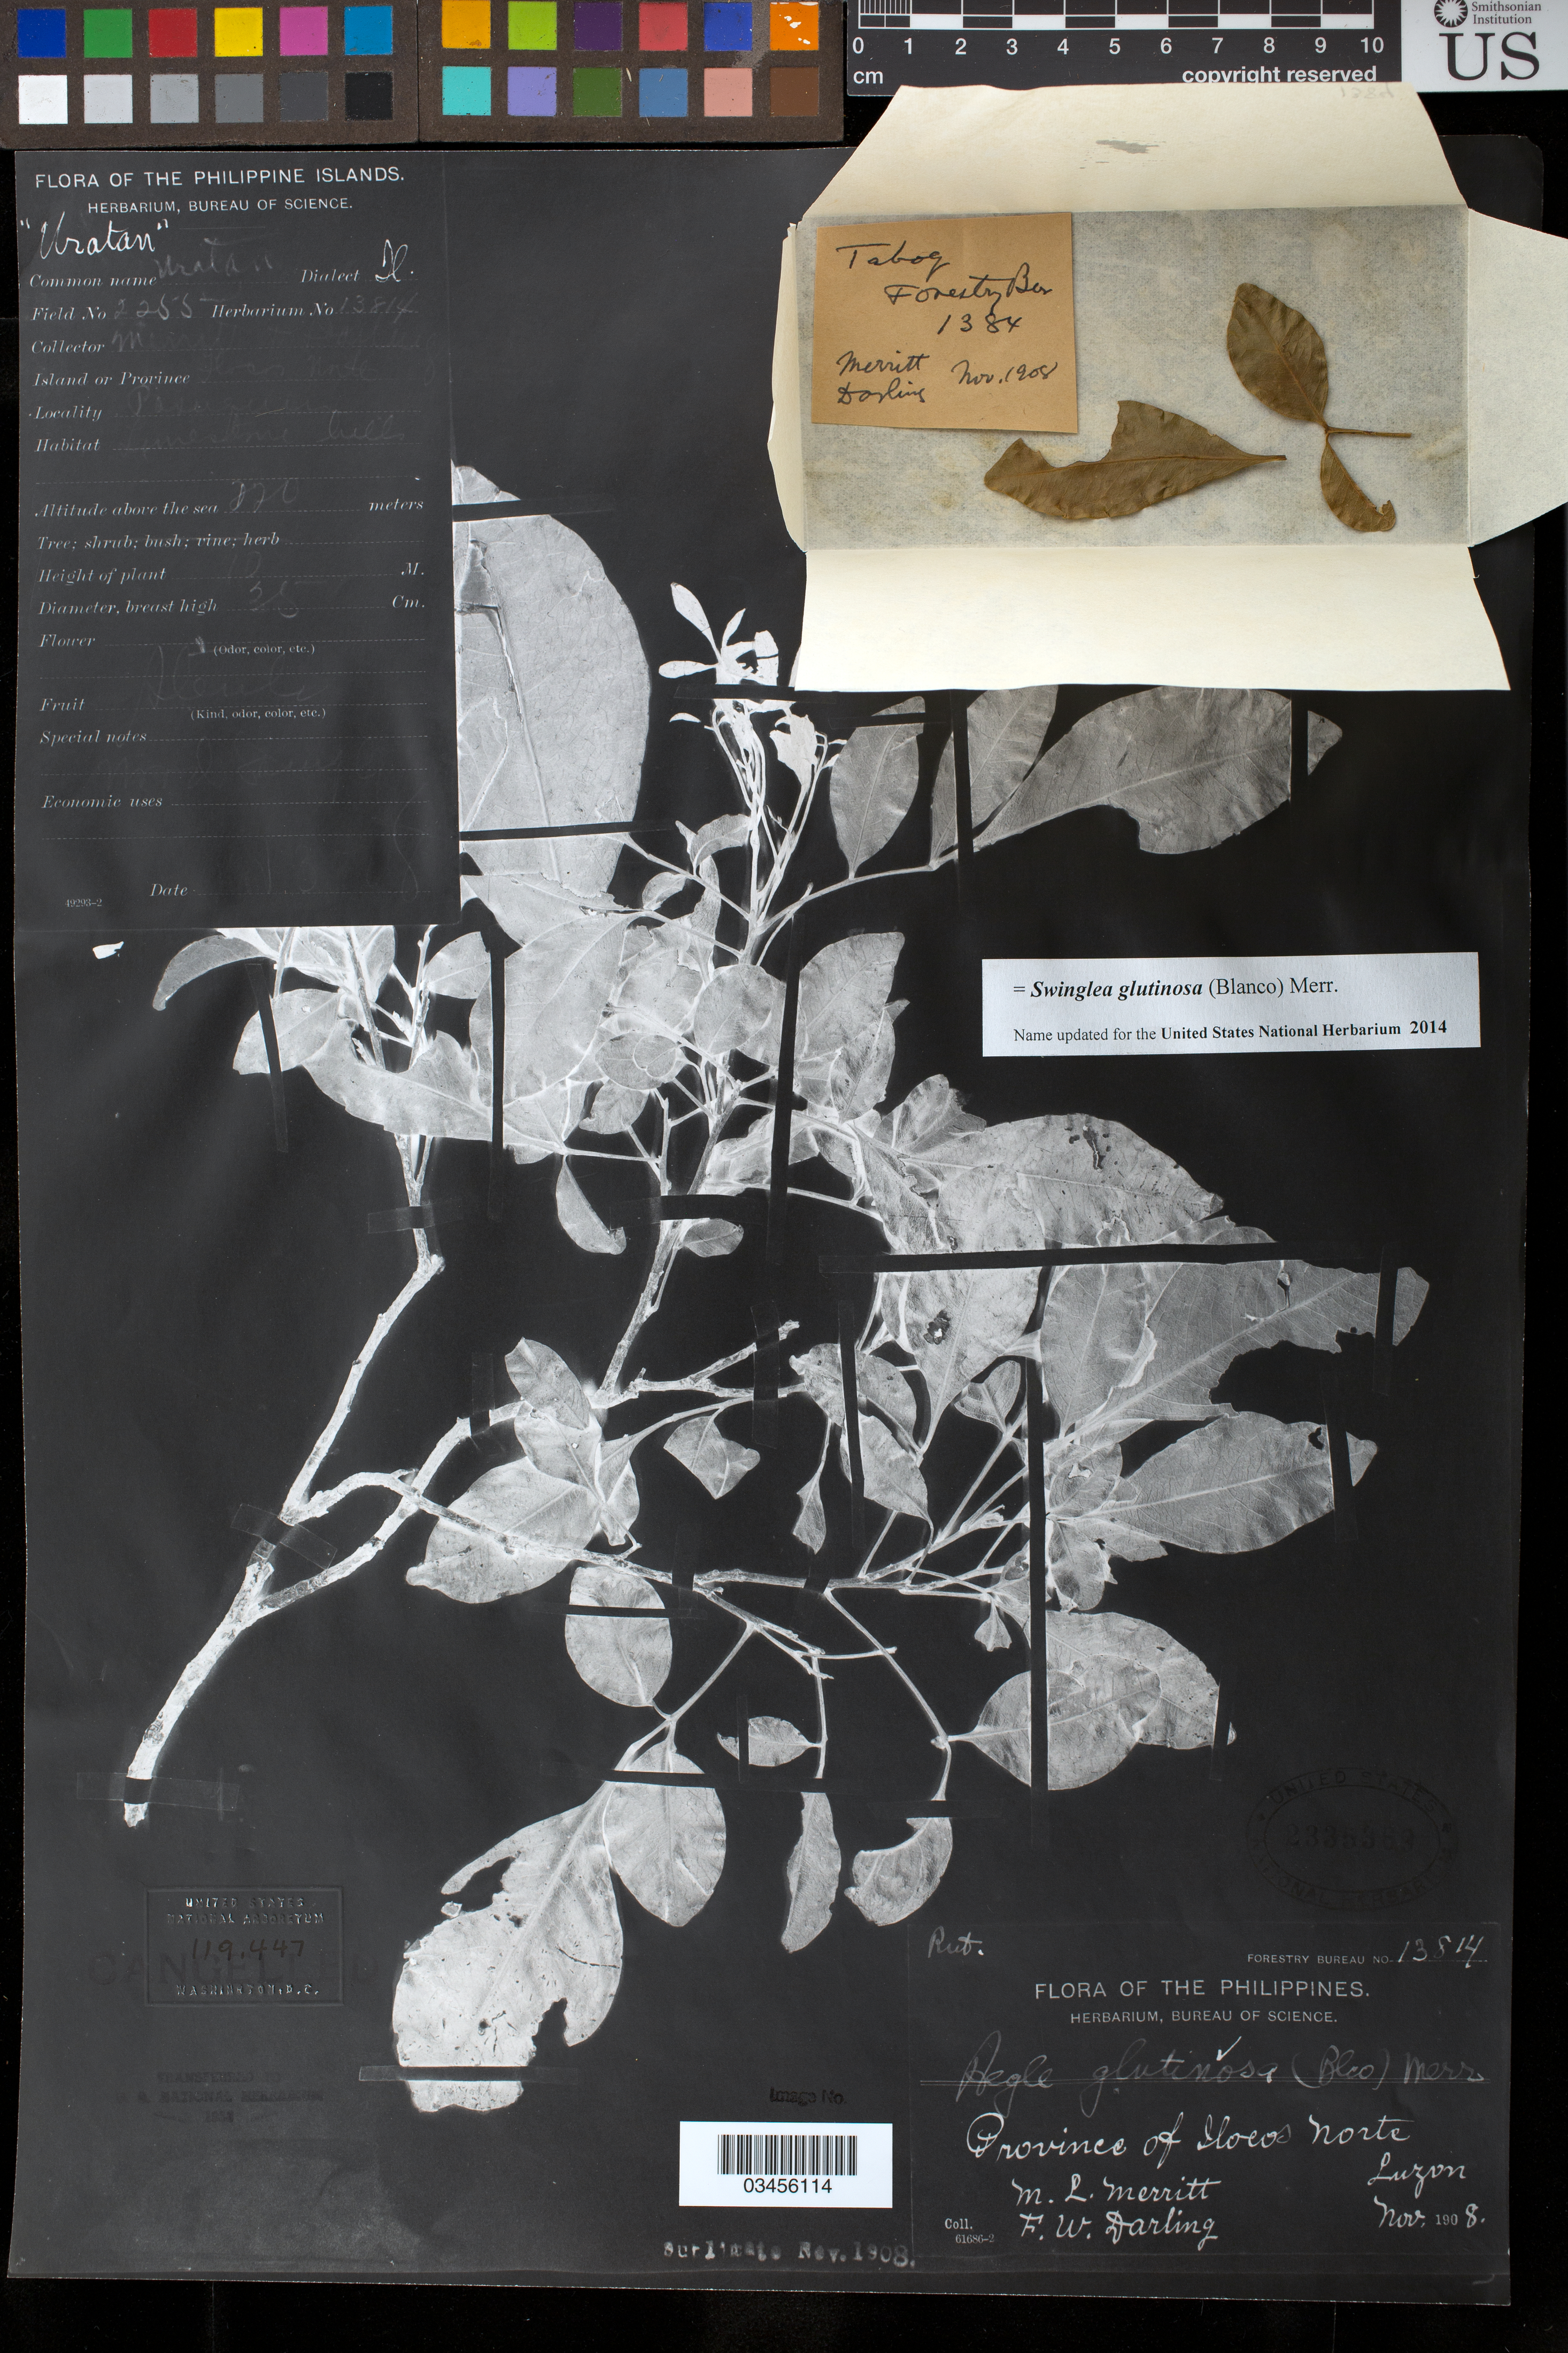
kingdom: Plantae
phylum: Tracheophyta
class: Magnoliopsida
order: Sapindales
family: Rutaceae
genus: Swinglea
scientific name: Swinglea glutinosa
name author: (Blanco) Merr.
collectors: M. L. Merritt & F. Darling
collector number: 13814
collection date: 1908-11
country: Philippines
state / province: Ilocos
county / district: Ilocos Norte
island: Luzon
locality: Province of Ilocos Norte, Luzon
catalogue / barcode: US 2335369